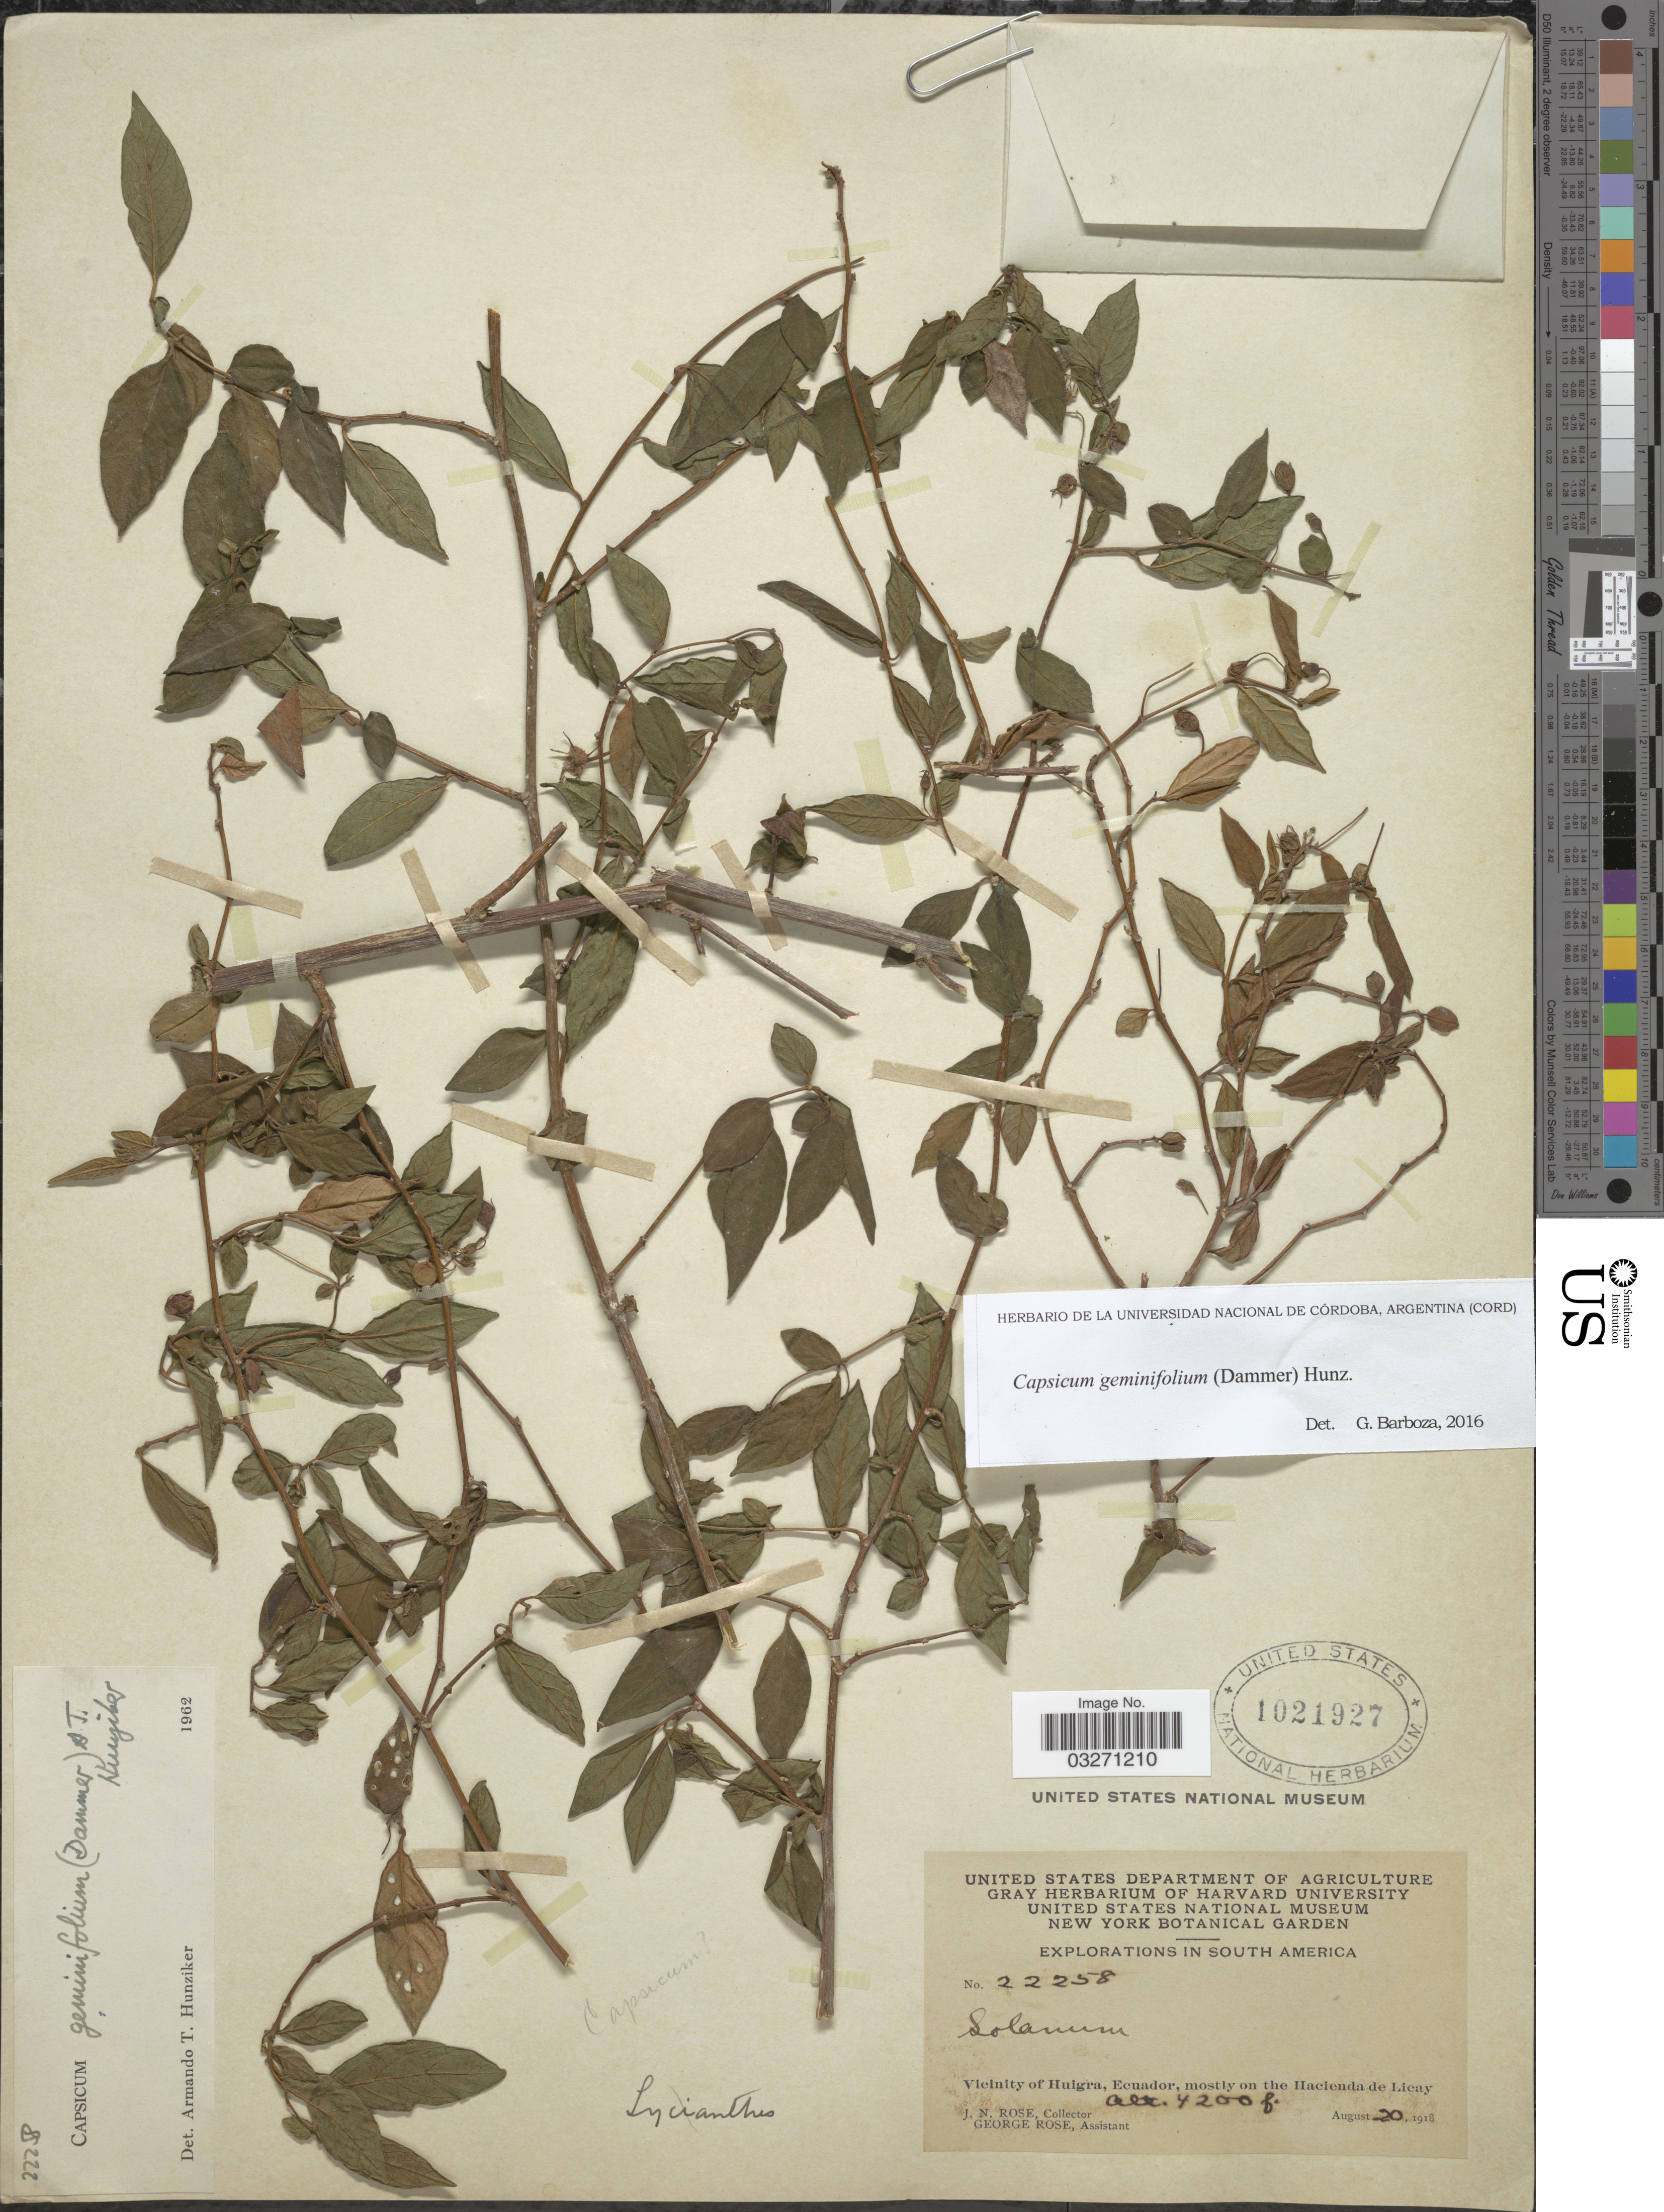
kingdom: Plantae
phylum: Tracheophyta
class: Magnoliopsida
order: Solanales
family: Solanaceae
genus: Capsicum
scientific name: Capsicum geminifolium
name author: (Dammer) Hunz.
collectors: J. N. Rose & G. Rose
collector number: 22258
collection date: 1918-08-20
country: Ecuador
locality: Vicinity of Huigra, mostly on the Hacienda de Licay.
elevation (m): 1280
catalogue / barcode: US 1021927